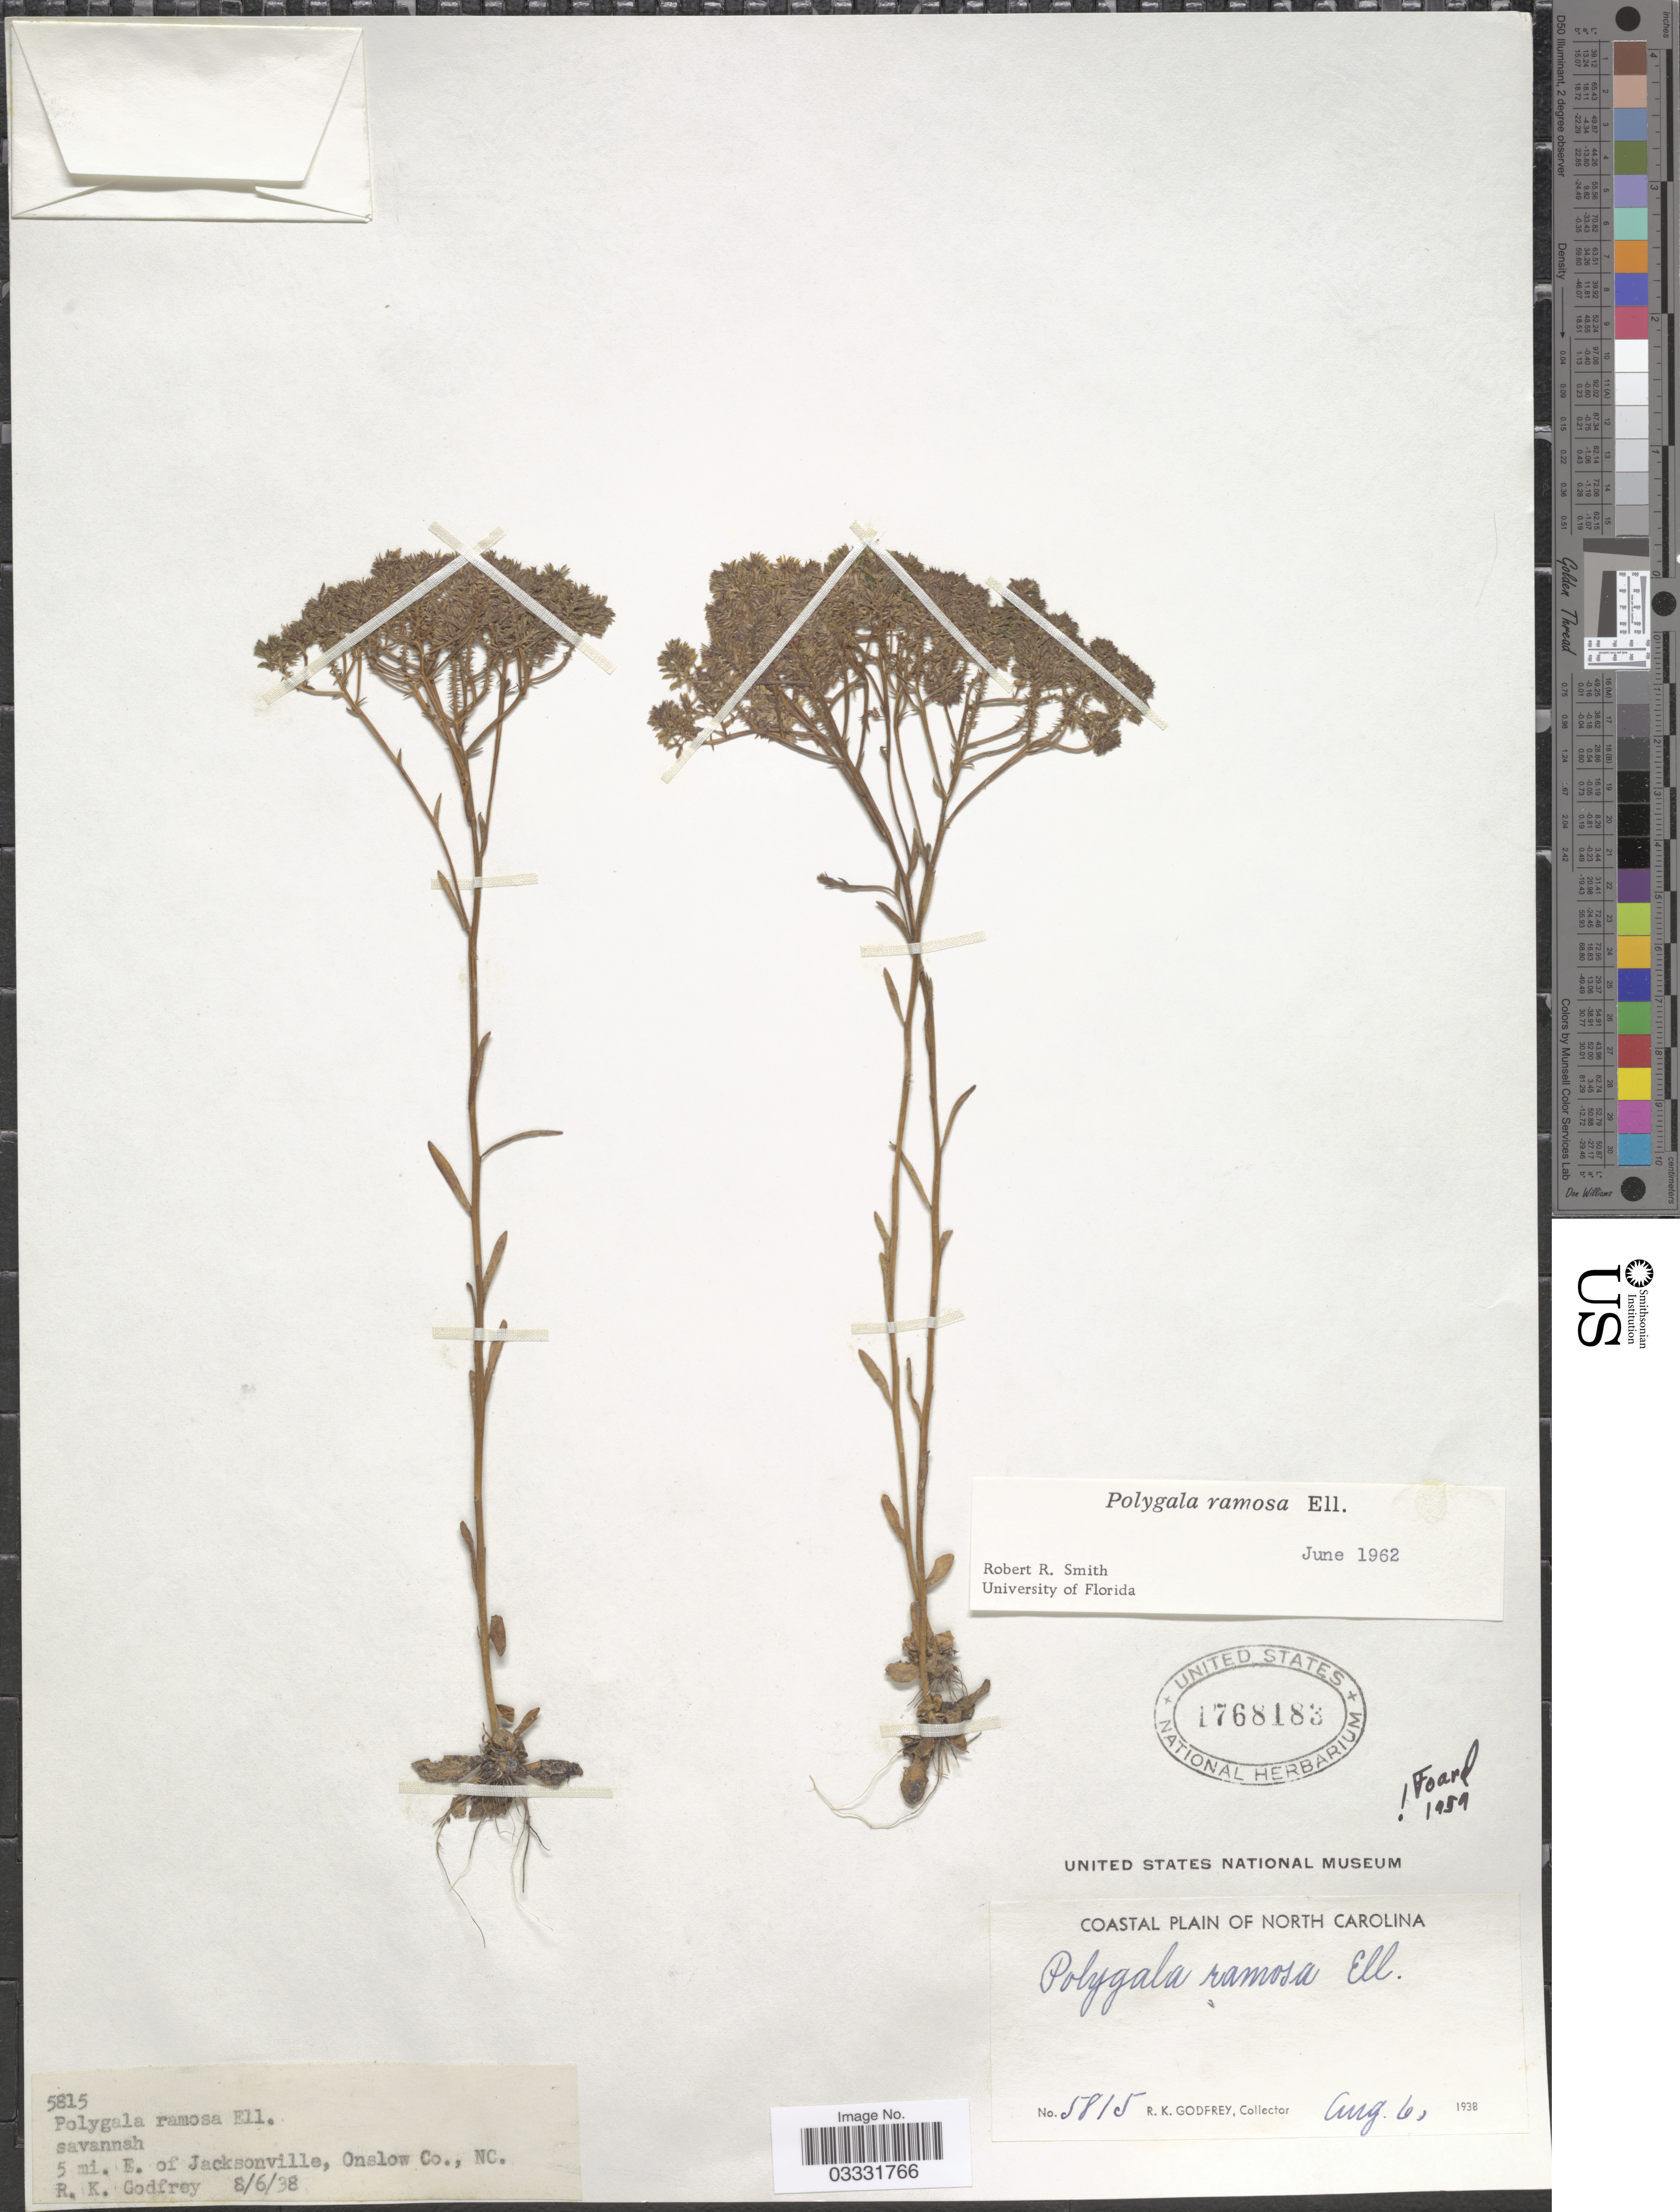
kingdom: Plantae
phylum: Tracheophyta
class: Magnoliopsida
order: Fabales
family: Polygalaceae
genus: Polygala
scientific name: Polygala ramosa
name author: Elliott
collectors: R. K. Godfrey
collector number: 5815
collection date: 1938-08-06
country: United States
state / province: North Carolina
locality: Coastal Plain of North Carolina. 5 mi. E. of Jacksonville, Onslow Co.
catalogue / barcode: US 1768183